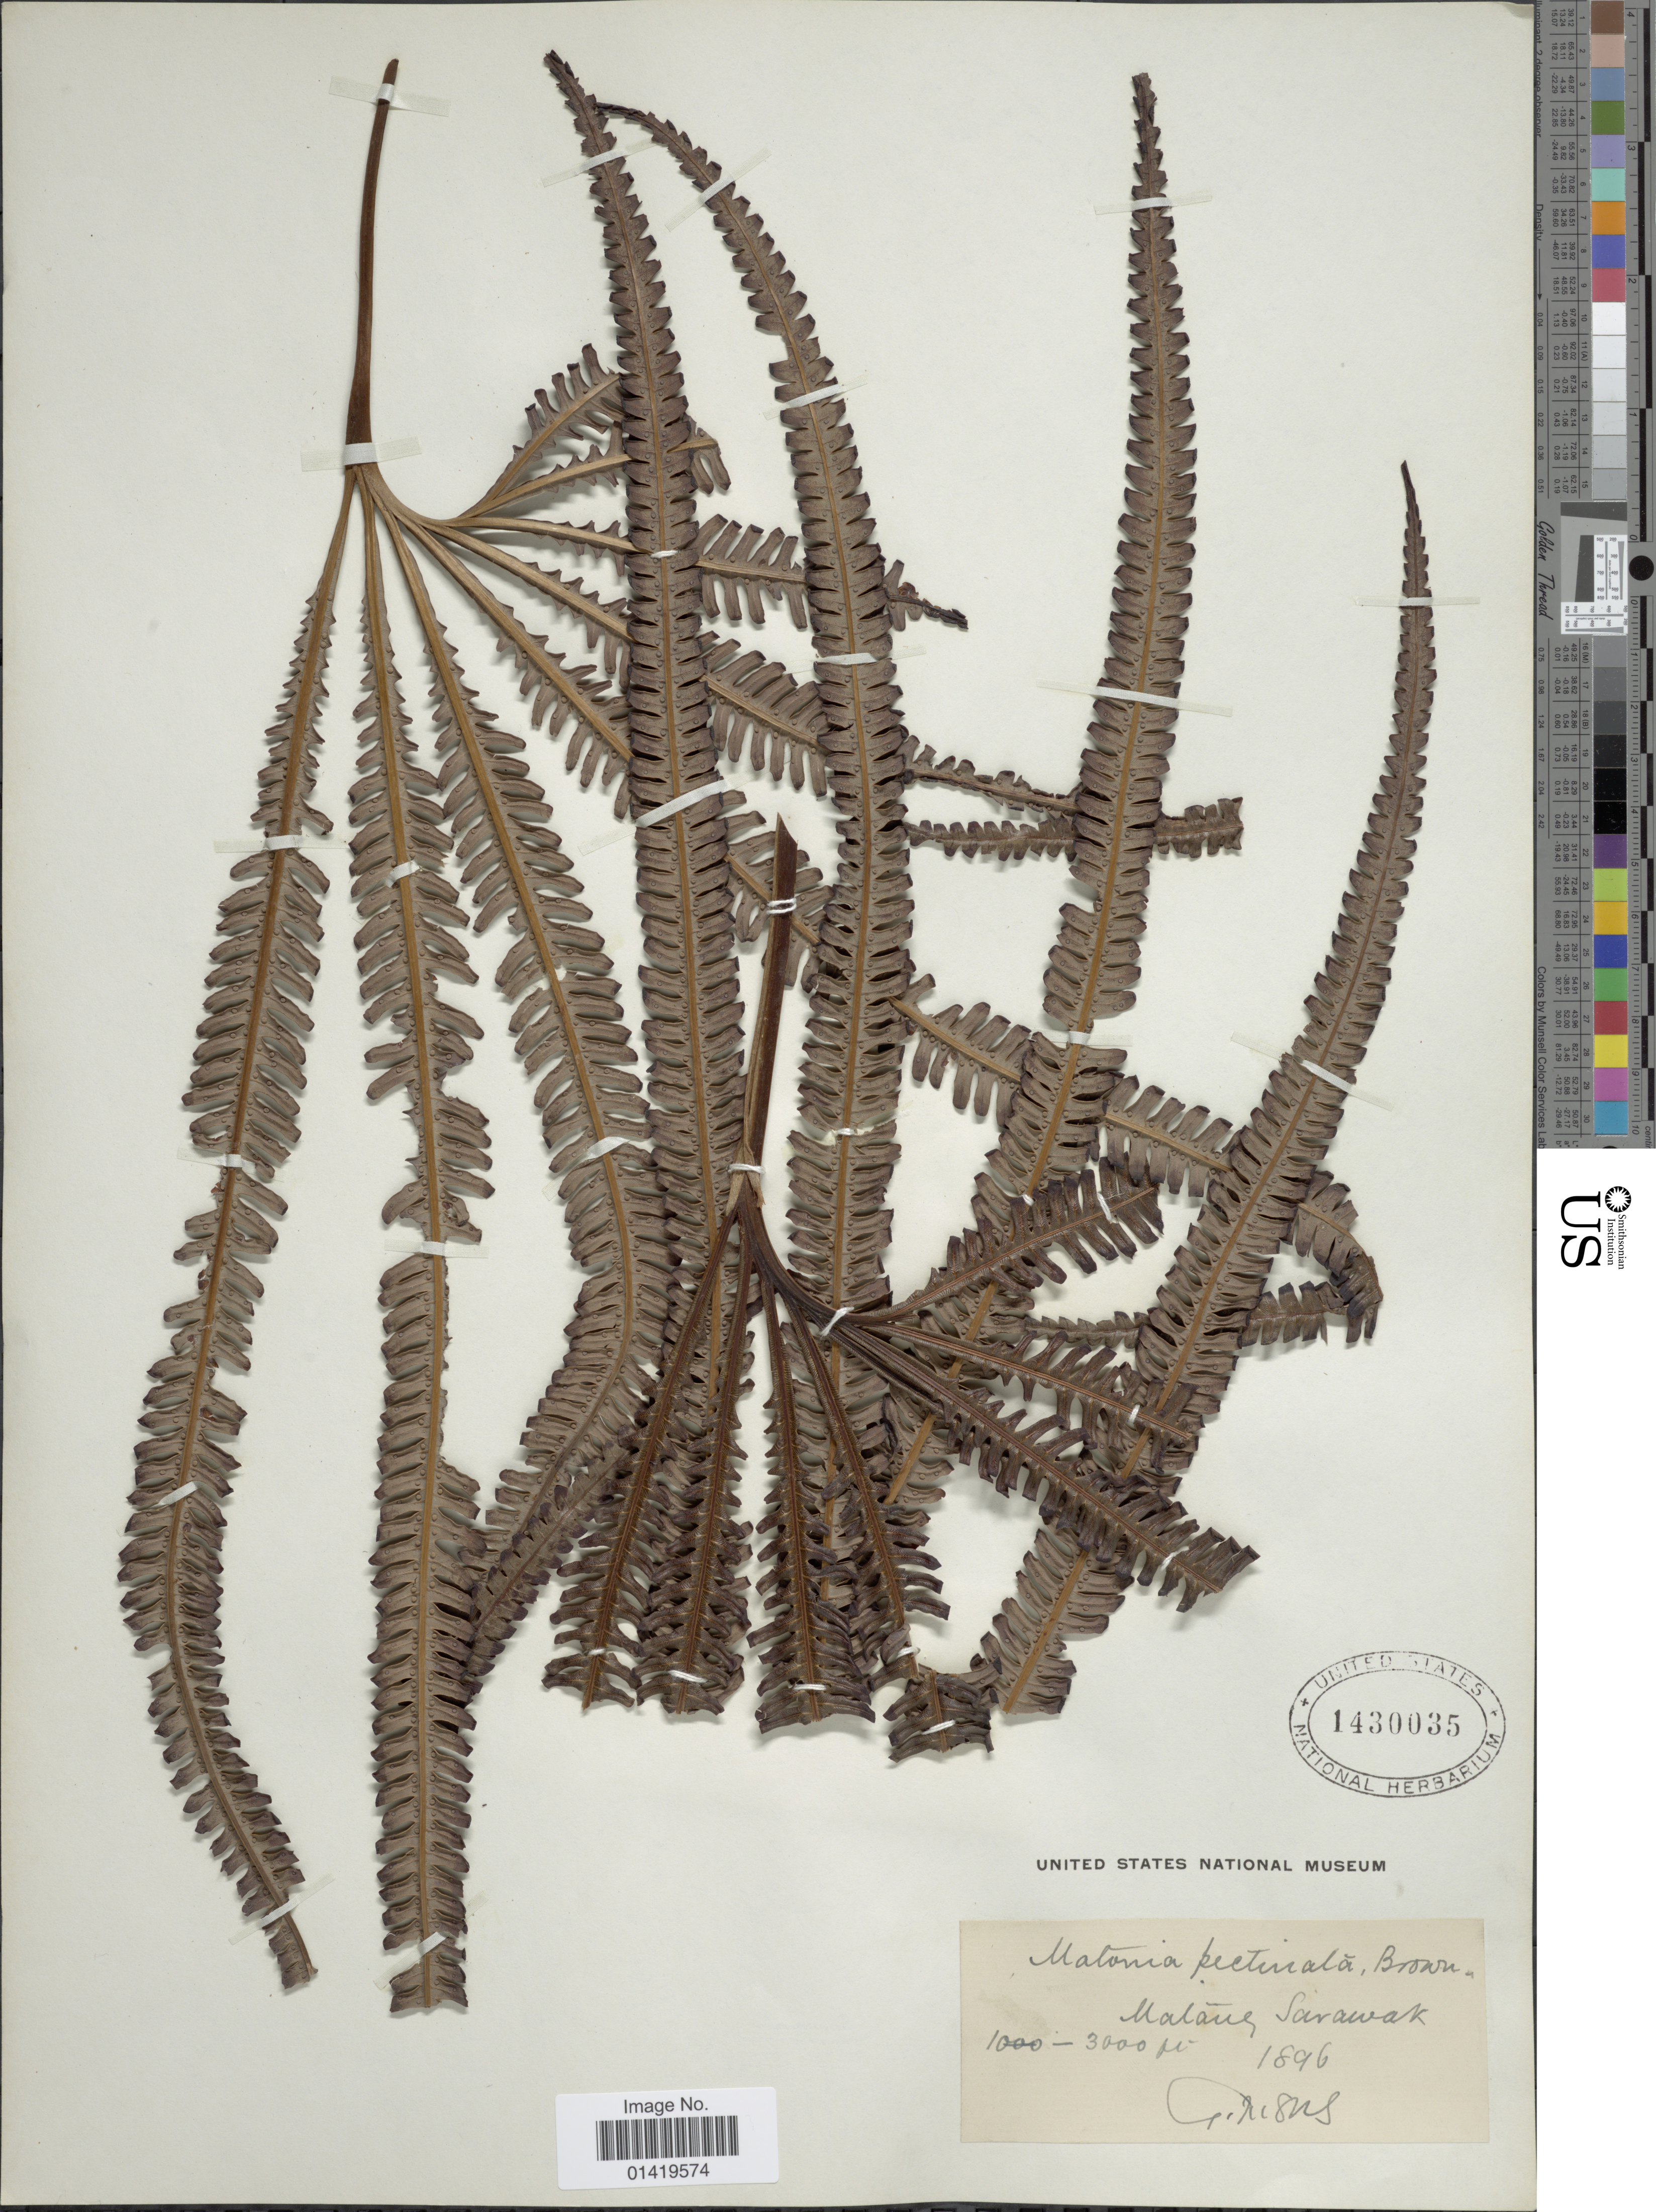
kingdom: Plantae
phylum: Tracheophyta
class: Polypodiopsida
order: Gleicheniales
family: Matoniaceae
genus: Matonia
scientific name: Matonia pectinata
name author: R. Br.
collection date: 1896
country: Malaysia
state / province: Sarawak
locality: Malang Sarawak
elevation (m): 914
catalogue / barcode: US 1430035